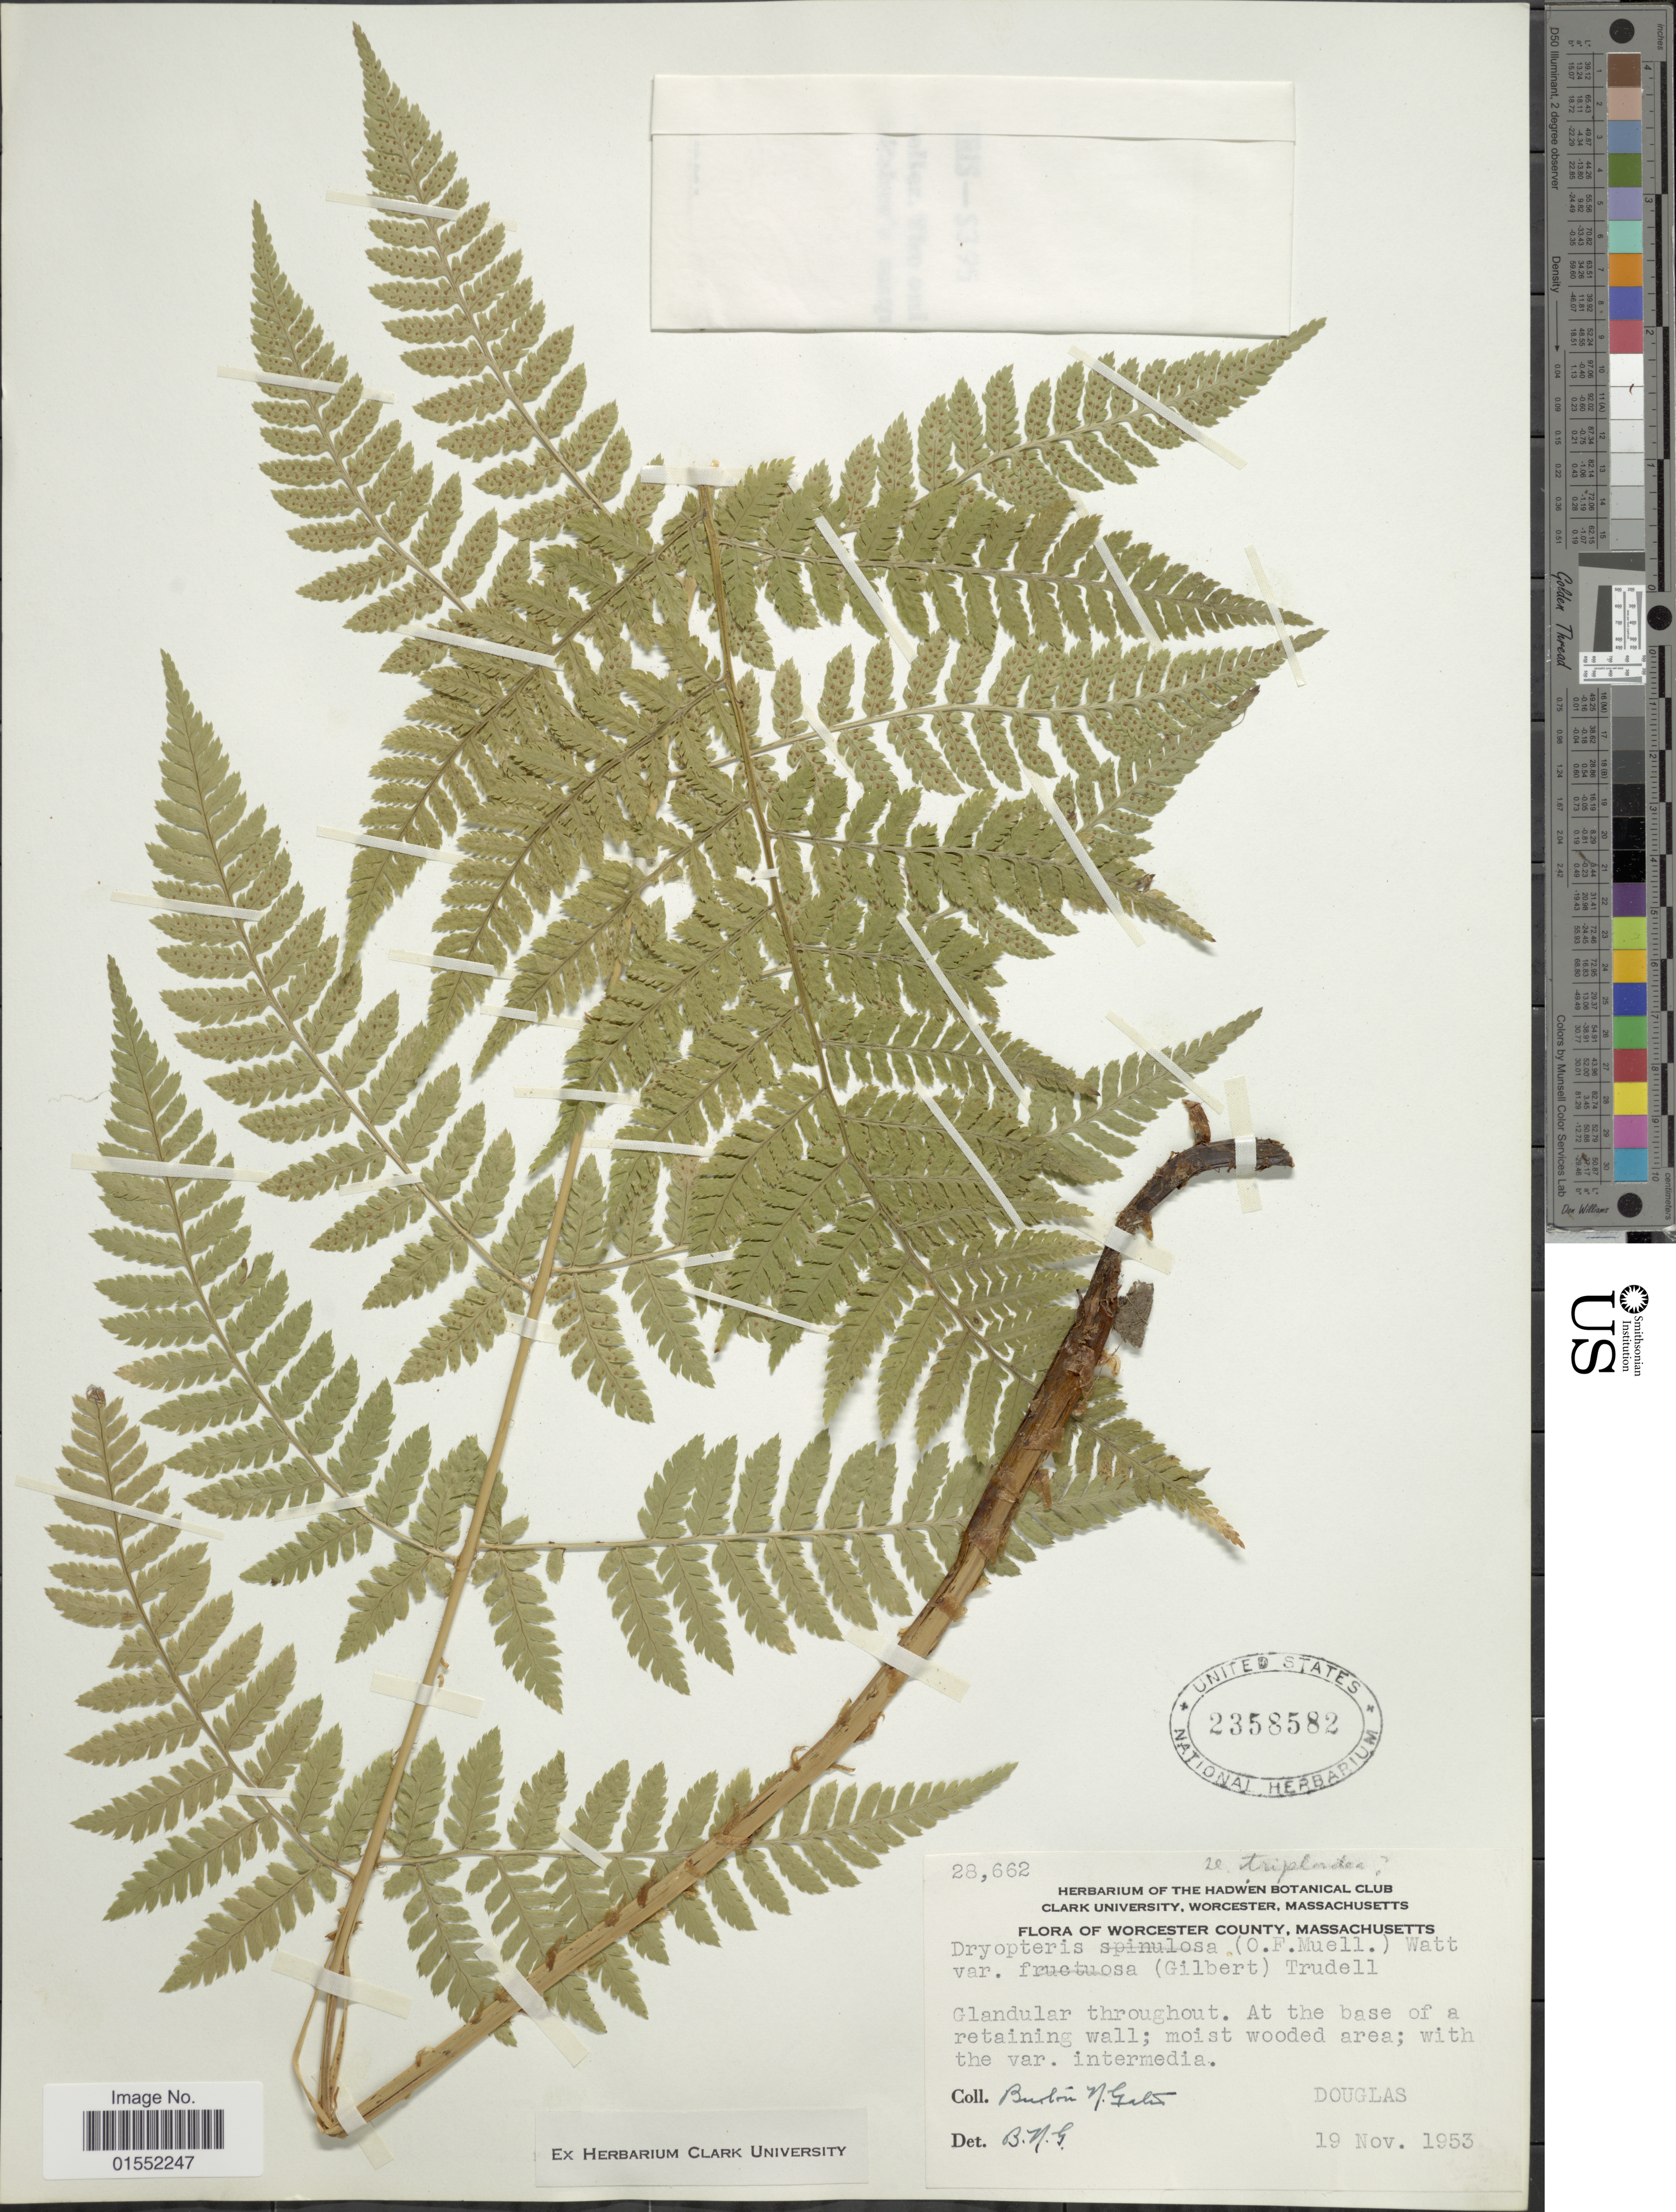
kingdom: Plantae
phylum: Tracheophyta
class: Polypodiopsida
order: Polypodiales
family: Dryopteridaceae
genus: Dryopteris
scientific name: Dryopteris x triploidea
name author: Wherry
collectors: B. N. Gates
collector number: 28662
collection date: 1953-11-19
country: United States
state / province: Massachusetts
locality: Worcester County, Glandular throughout. At the base of a retaining wall; moist wooded area, Douglas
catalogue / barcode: US 2358582